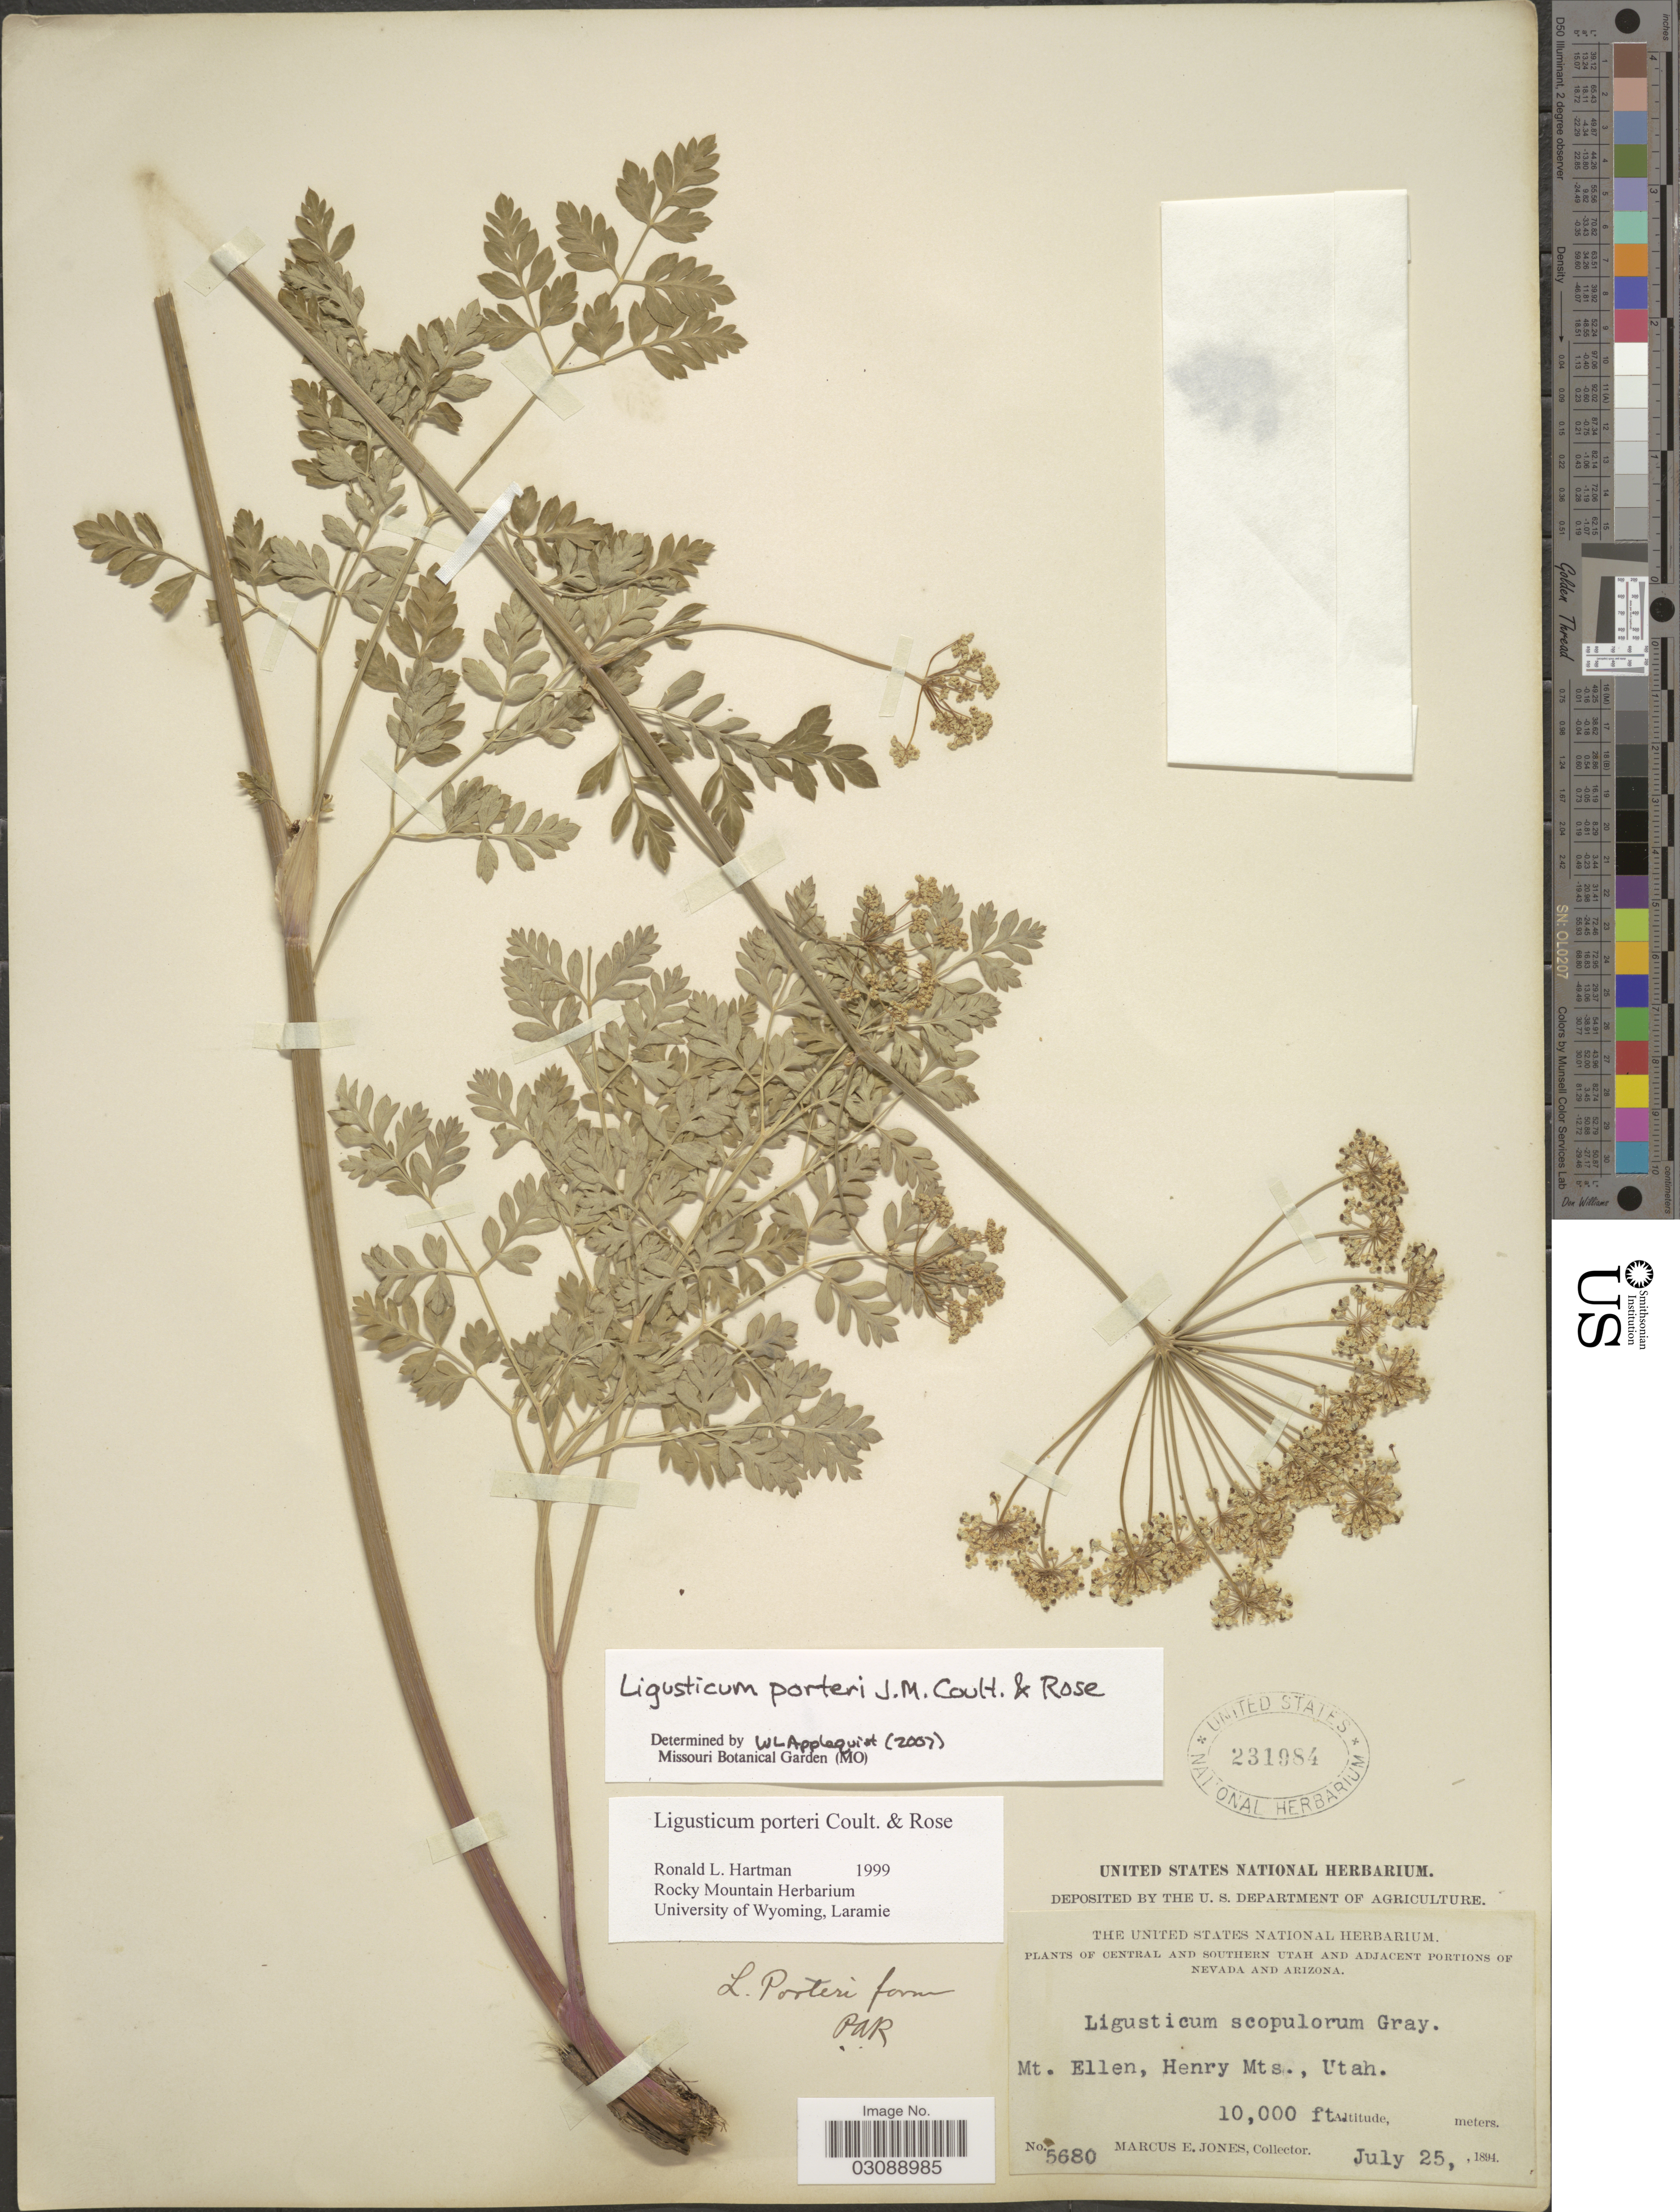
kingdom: Plantae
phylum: Tracheophyta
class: Magnoliopsida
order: Apiales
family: Apiaceae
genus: Ligusticum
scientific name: Ligusticum porteri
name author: J.M. Coult. & Rose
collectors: M. E. Jones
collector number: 5680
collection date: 1894-07-25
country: United States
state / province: Utah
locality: Central and Southern Utah. Mt. Ellen, Henry Mts.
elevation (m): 3048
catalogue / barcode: US 231984